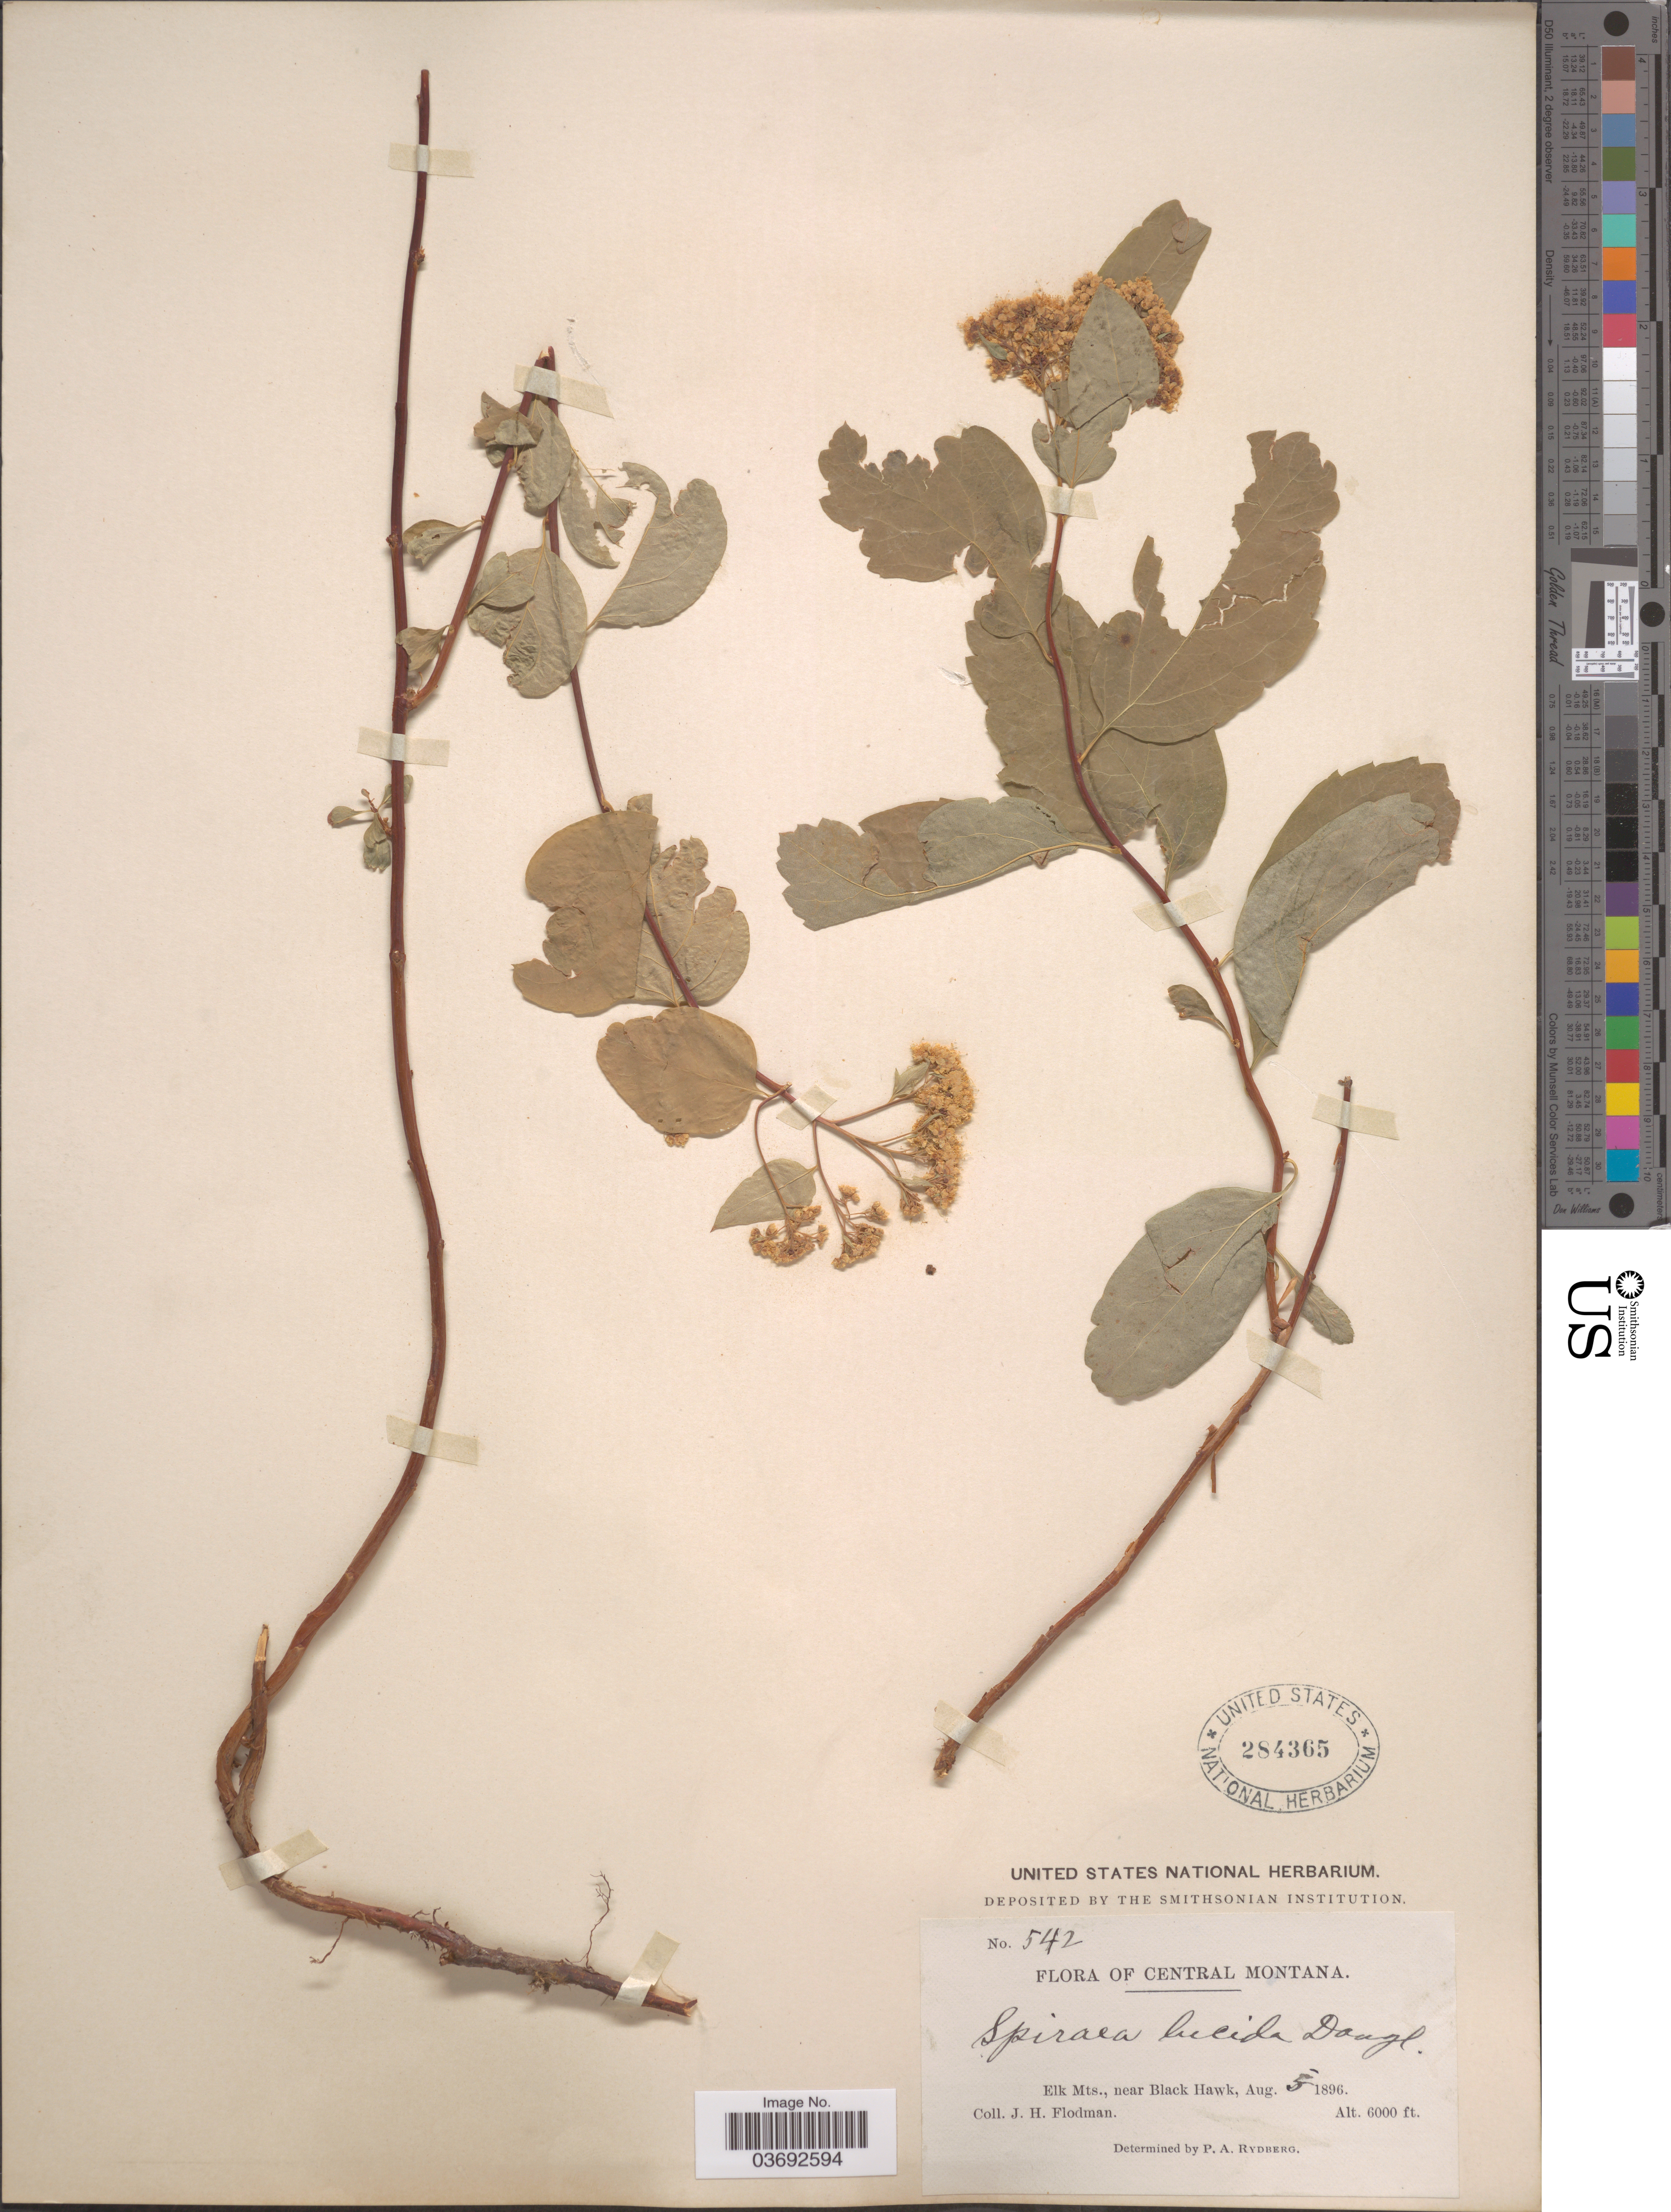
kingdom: Plantae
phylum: Tracheophyta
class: Magnoliopsida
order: Rosales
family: Rosaceae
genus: Spiraea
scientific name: Spiraea lucida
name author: Douglas ex Greene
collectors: J. Flodman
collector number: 542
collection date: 1896-08-05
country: United States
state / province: Montana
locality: Central Montana. Elk Mts., near Black Hawk.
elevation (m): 1829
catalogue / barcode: US 284365